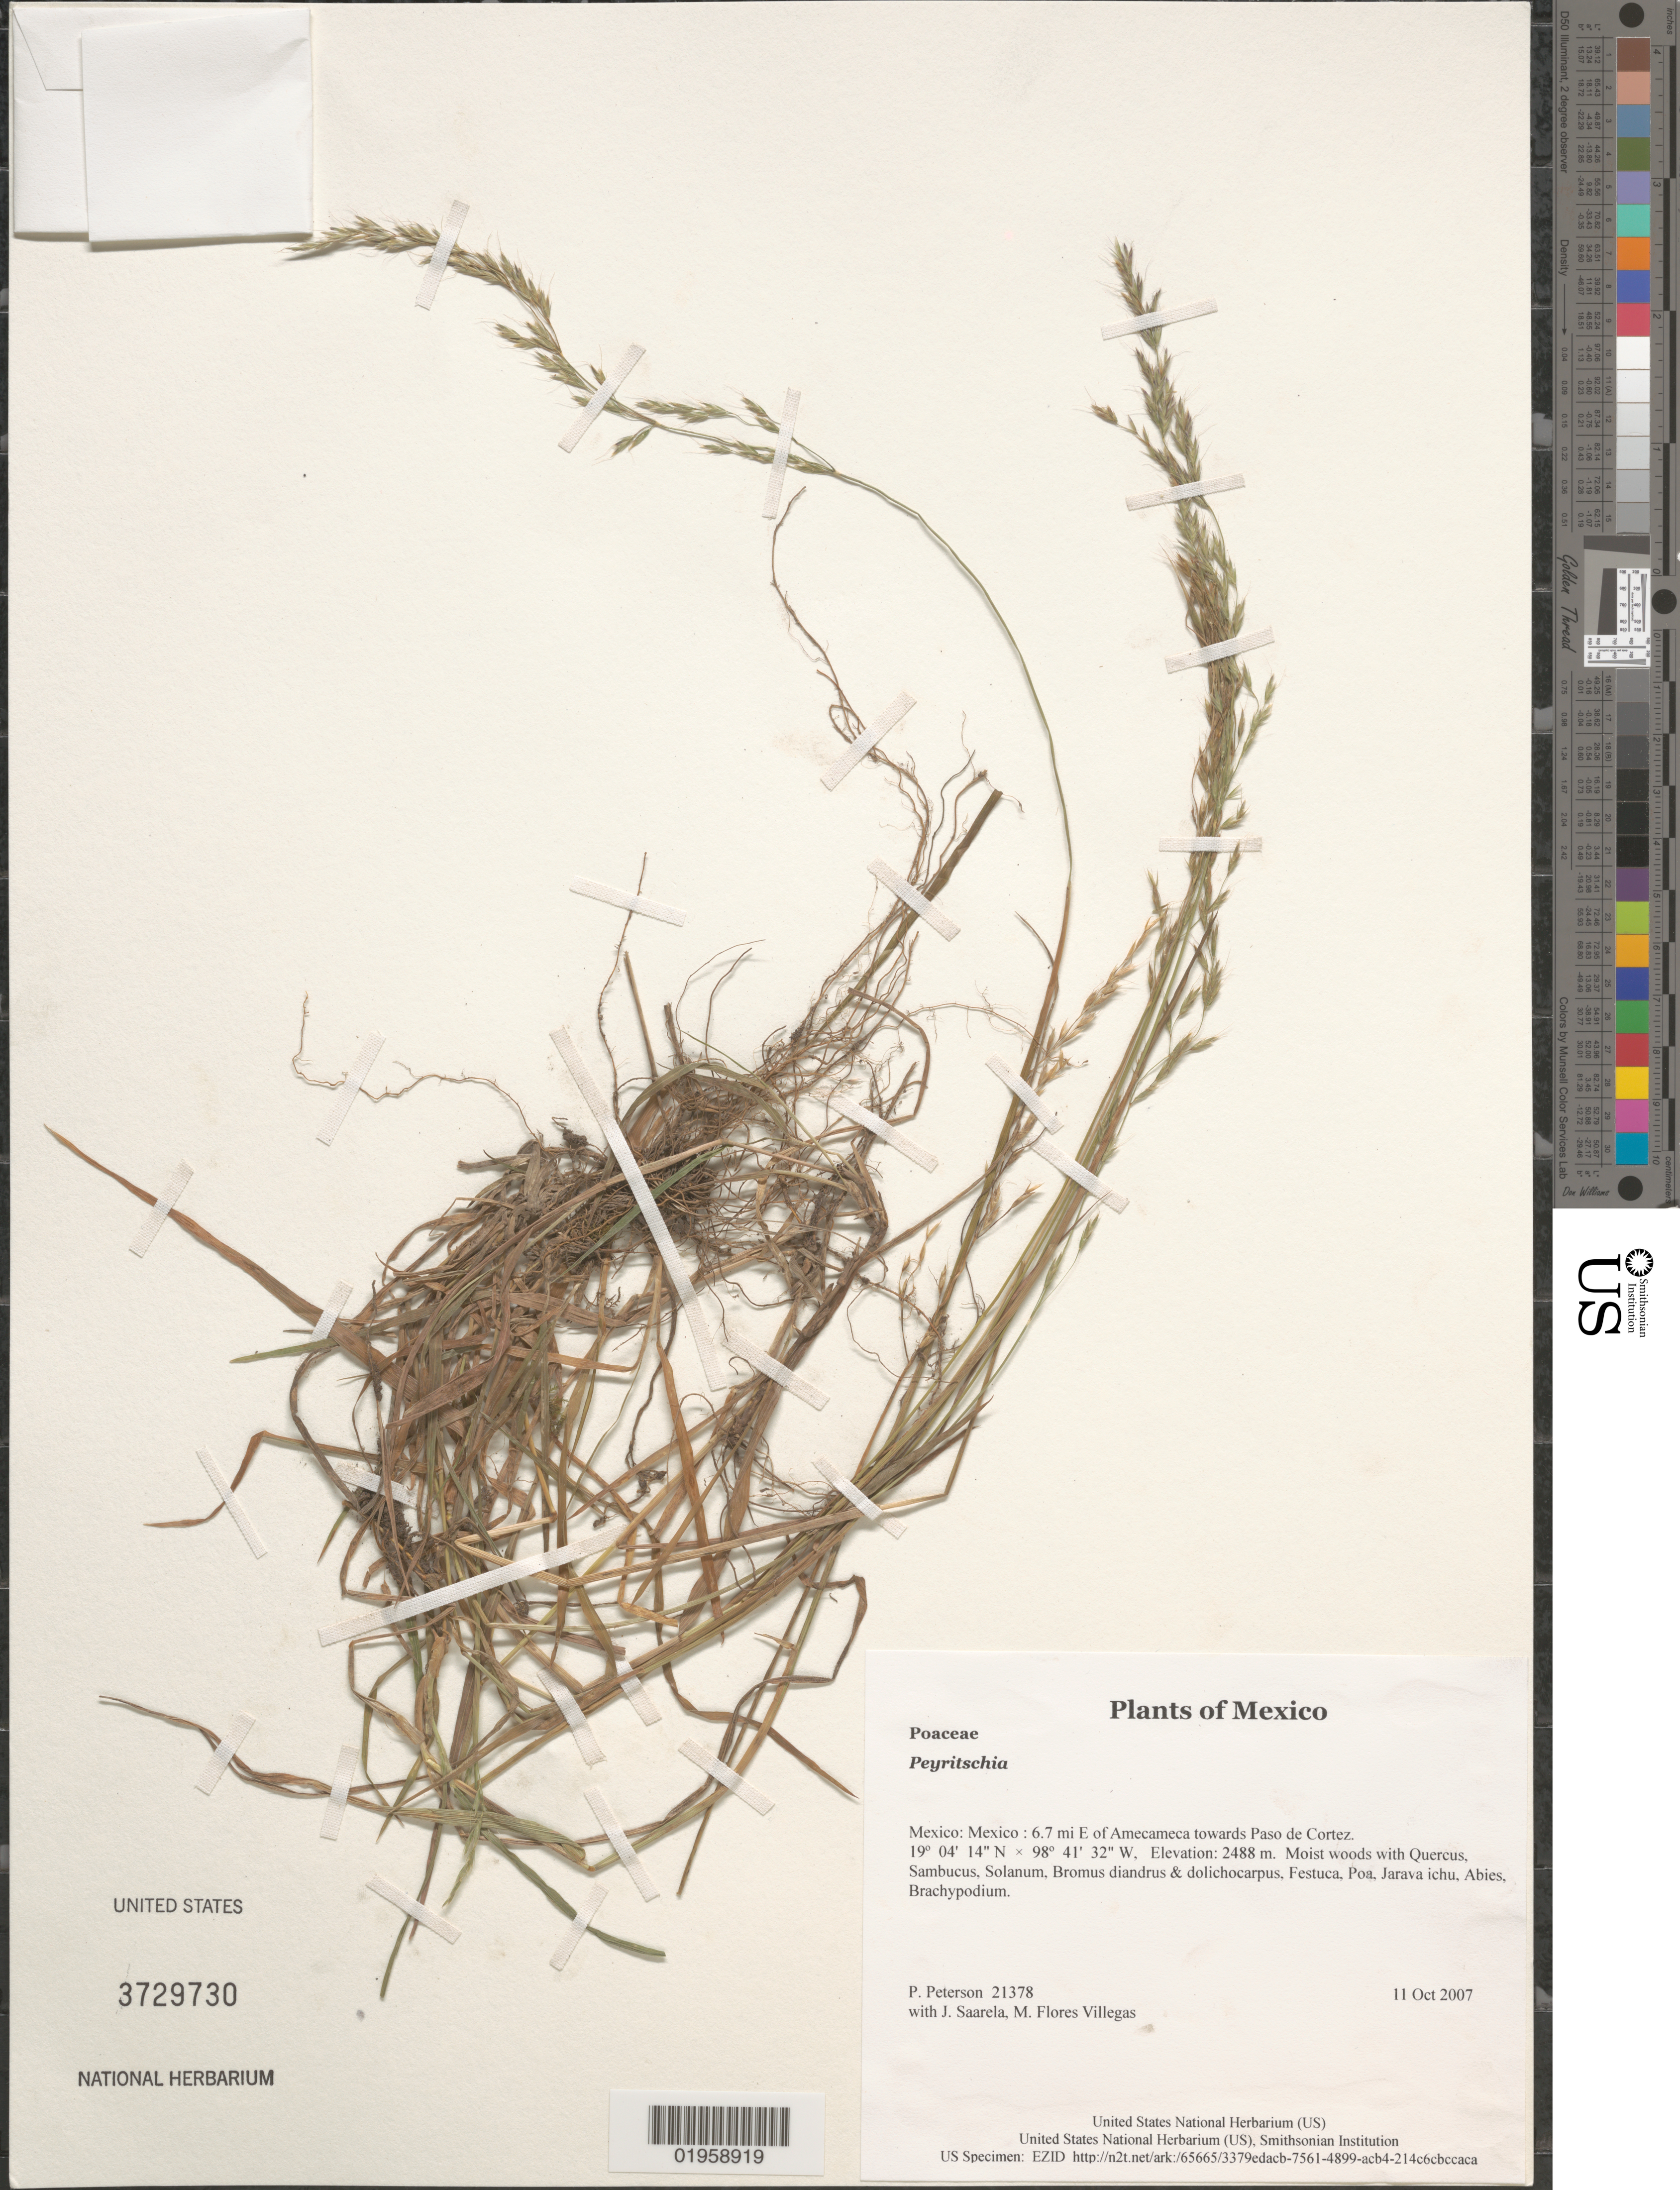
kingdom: Plantae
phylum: Tracheophyta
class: Liliopsida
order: Poales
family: Poaceae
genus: Peyritschia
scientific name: Peyritschia sp.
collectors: P. M. Peterson, J. Saarela & M. Flores Villegas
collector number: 21378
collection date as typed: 11 Oct 2007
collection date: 2007-10-11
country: Mexico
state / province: México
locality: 6.7 mi E of Amecameca towards Paso de Cortez.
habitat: Moist woods with Quercus, Sambucus, Solanum, Bromus diandrus & dolichocarpus, Festuca, Poa, Jarava ichu, Abies, Brachypodium.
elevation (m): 2488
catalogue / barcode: US 3729730